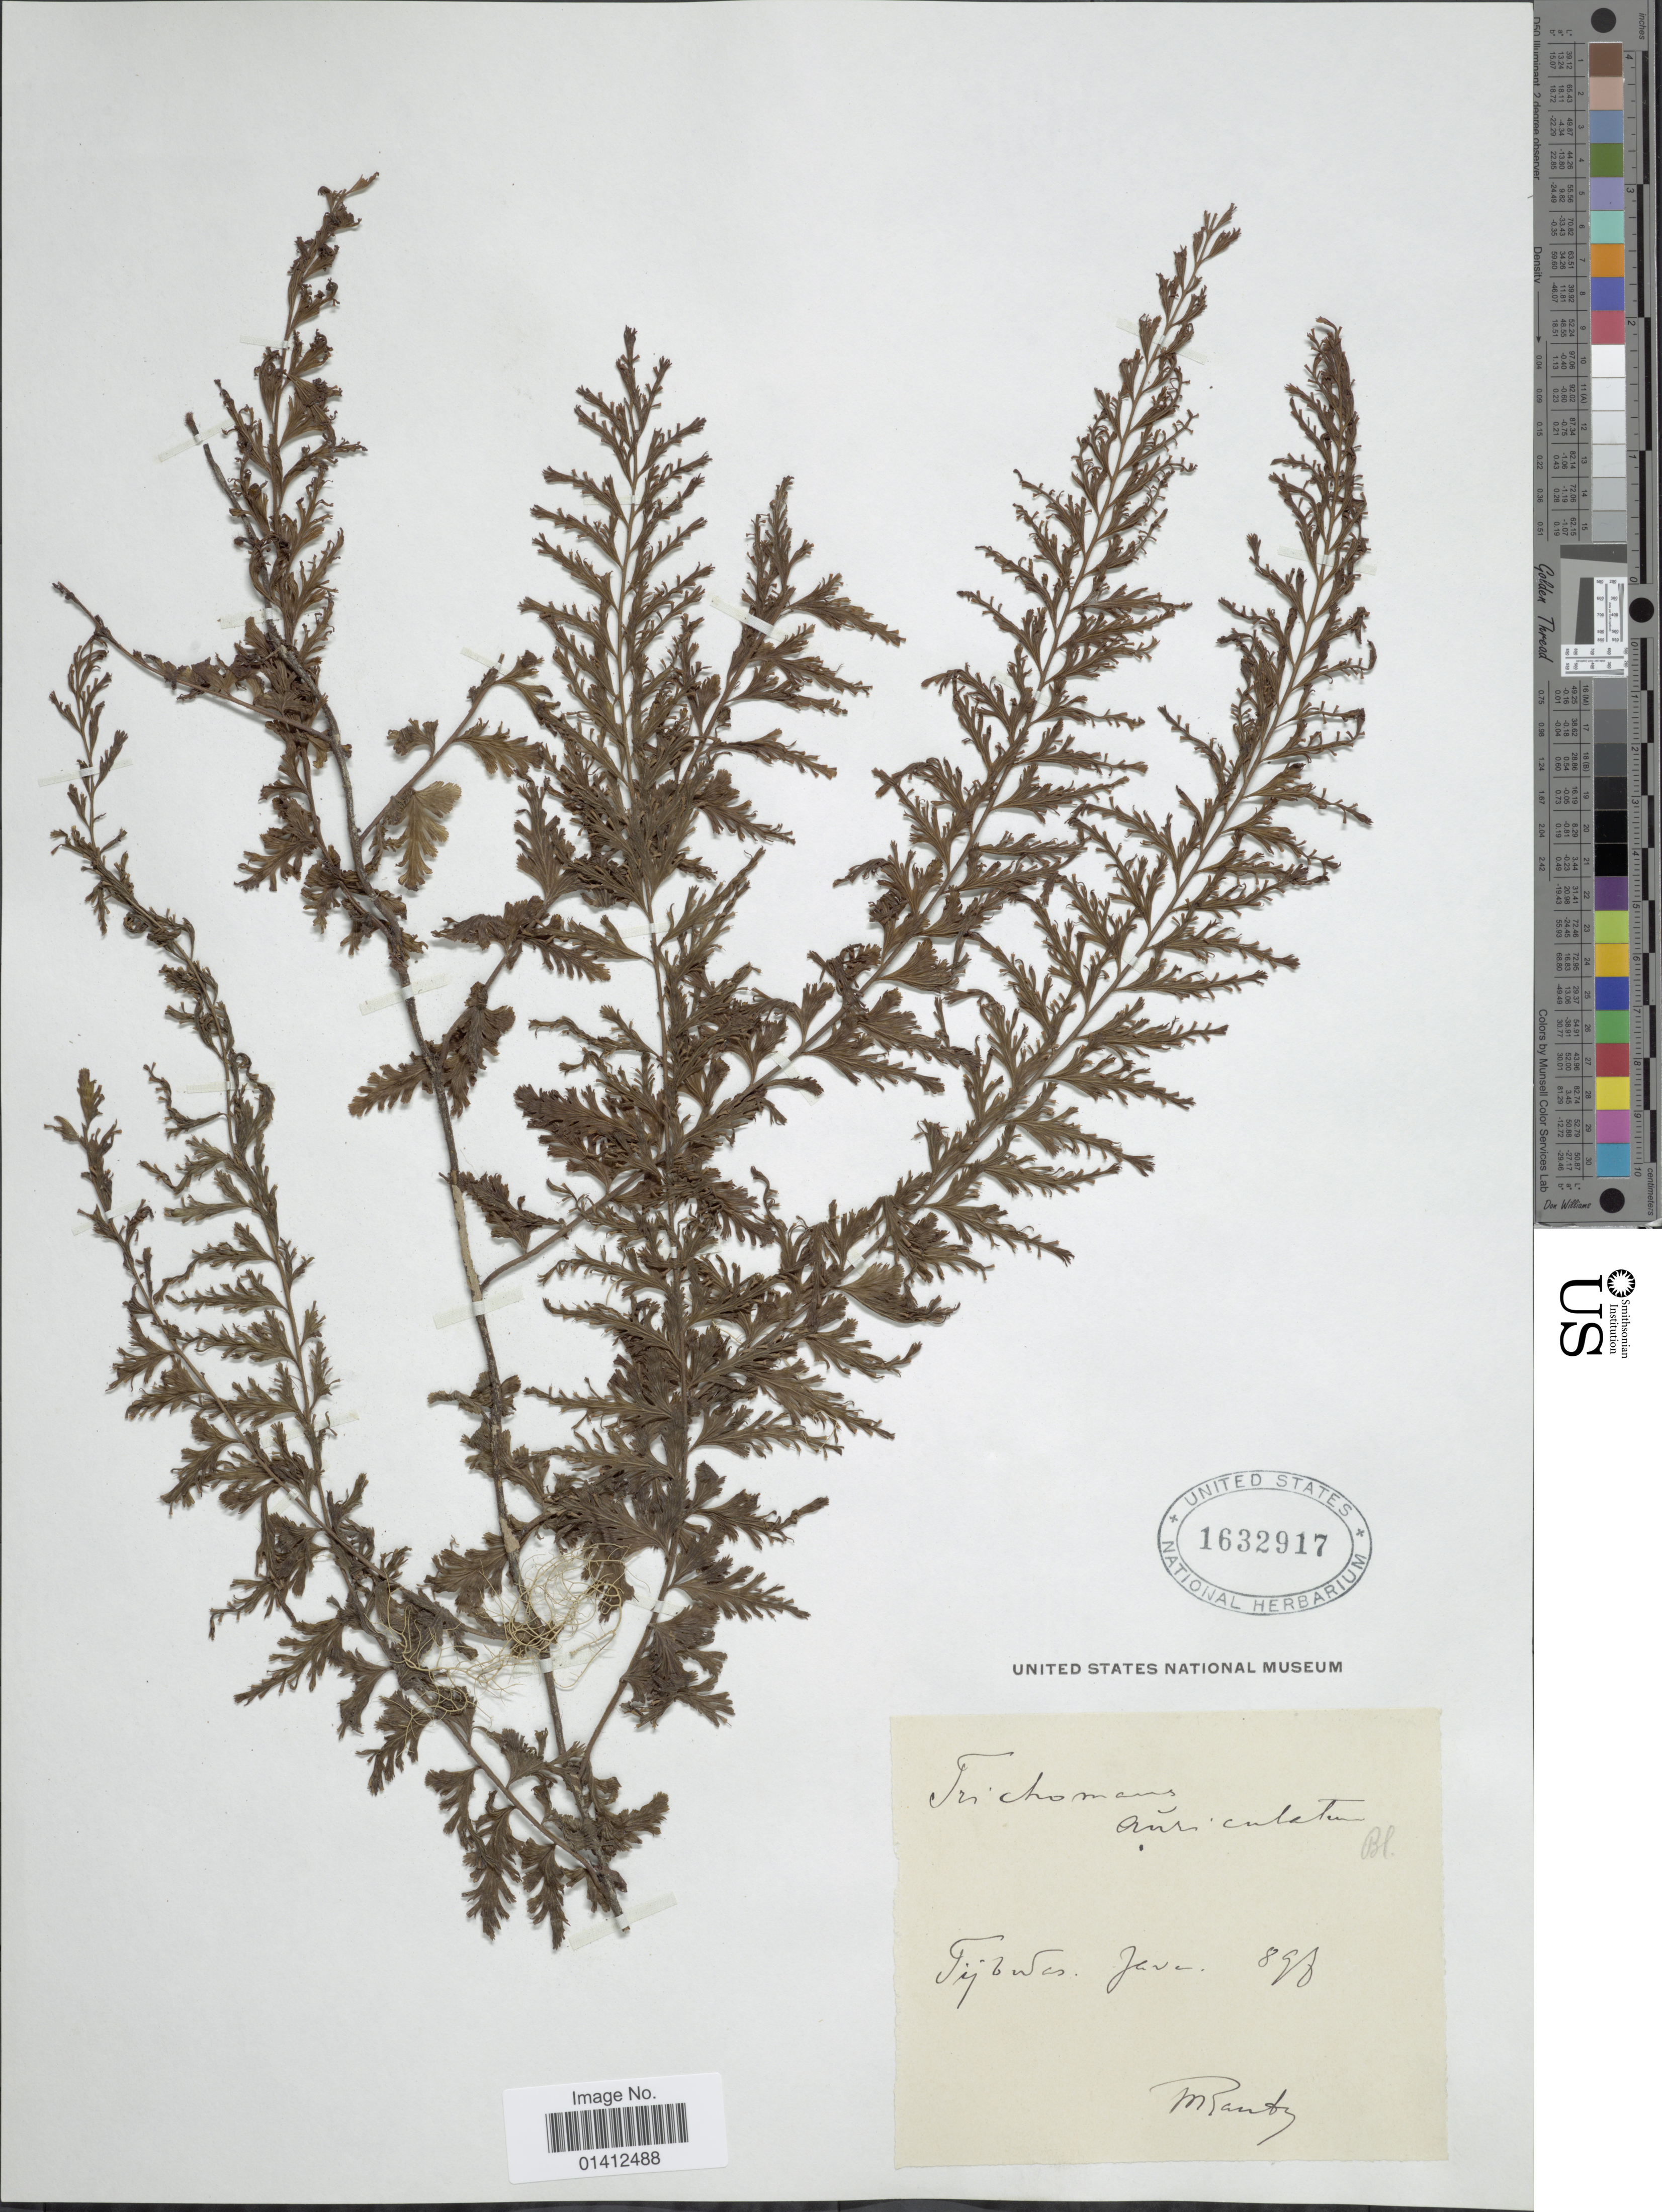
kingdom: Plantae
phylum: Tracheophyta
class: Polypodiopsida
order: Hymenophyllales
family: Hymenophyllaceae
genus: Vandenboschia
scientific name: Vandenboschia auriculata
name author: (Blume) Copel.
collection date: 1896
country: Indonesia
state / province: Java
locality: Tjibodas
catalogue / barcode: US 1632917